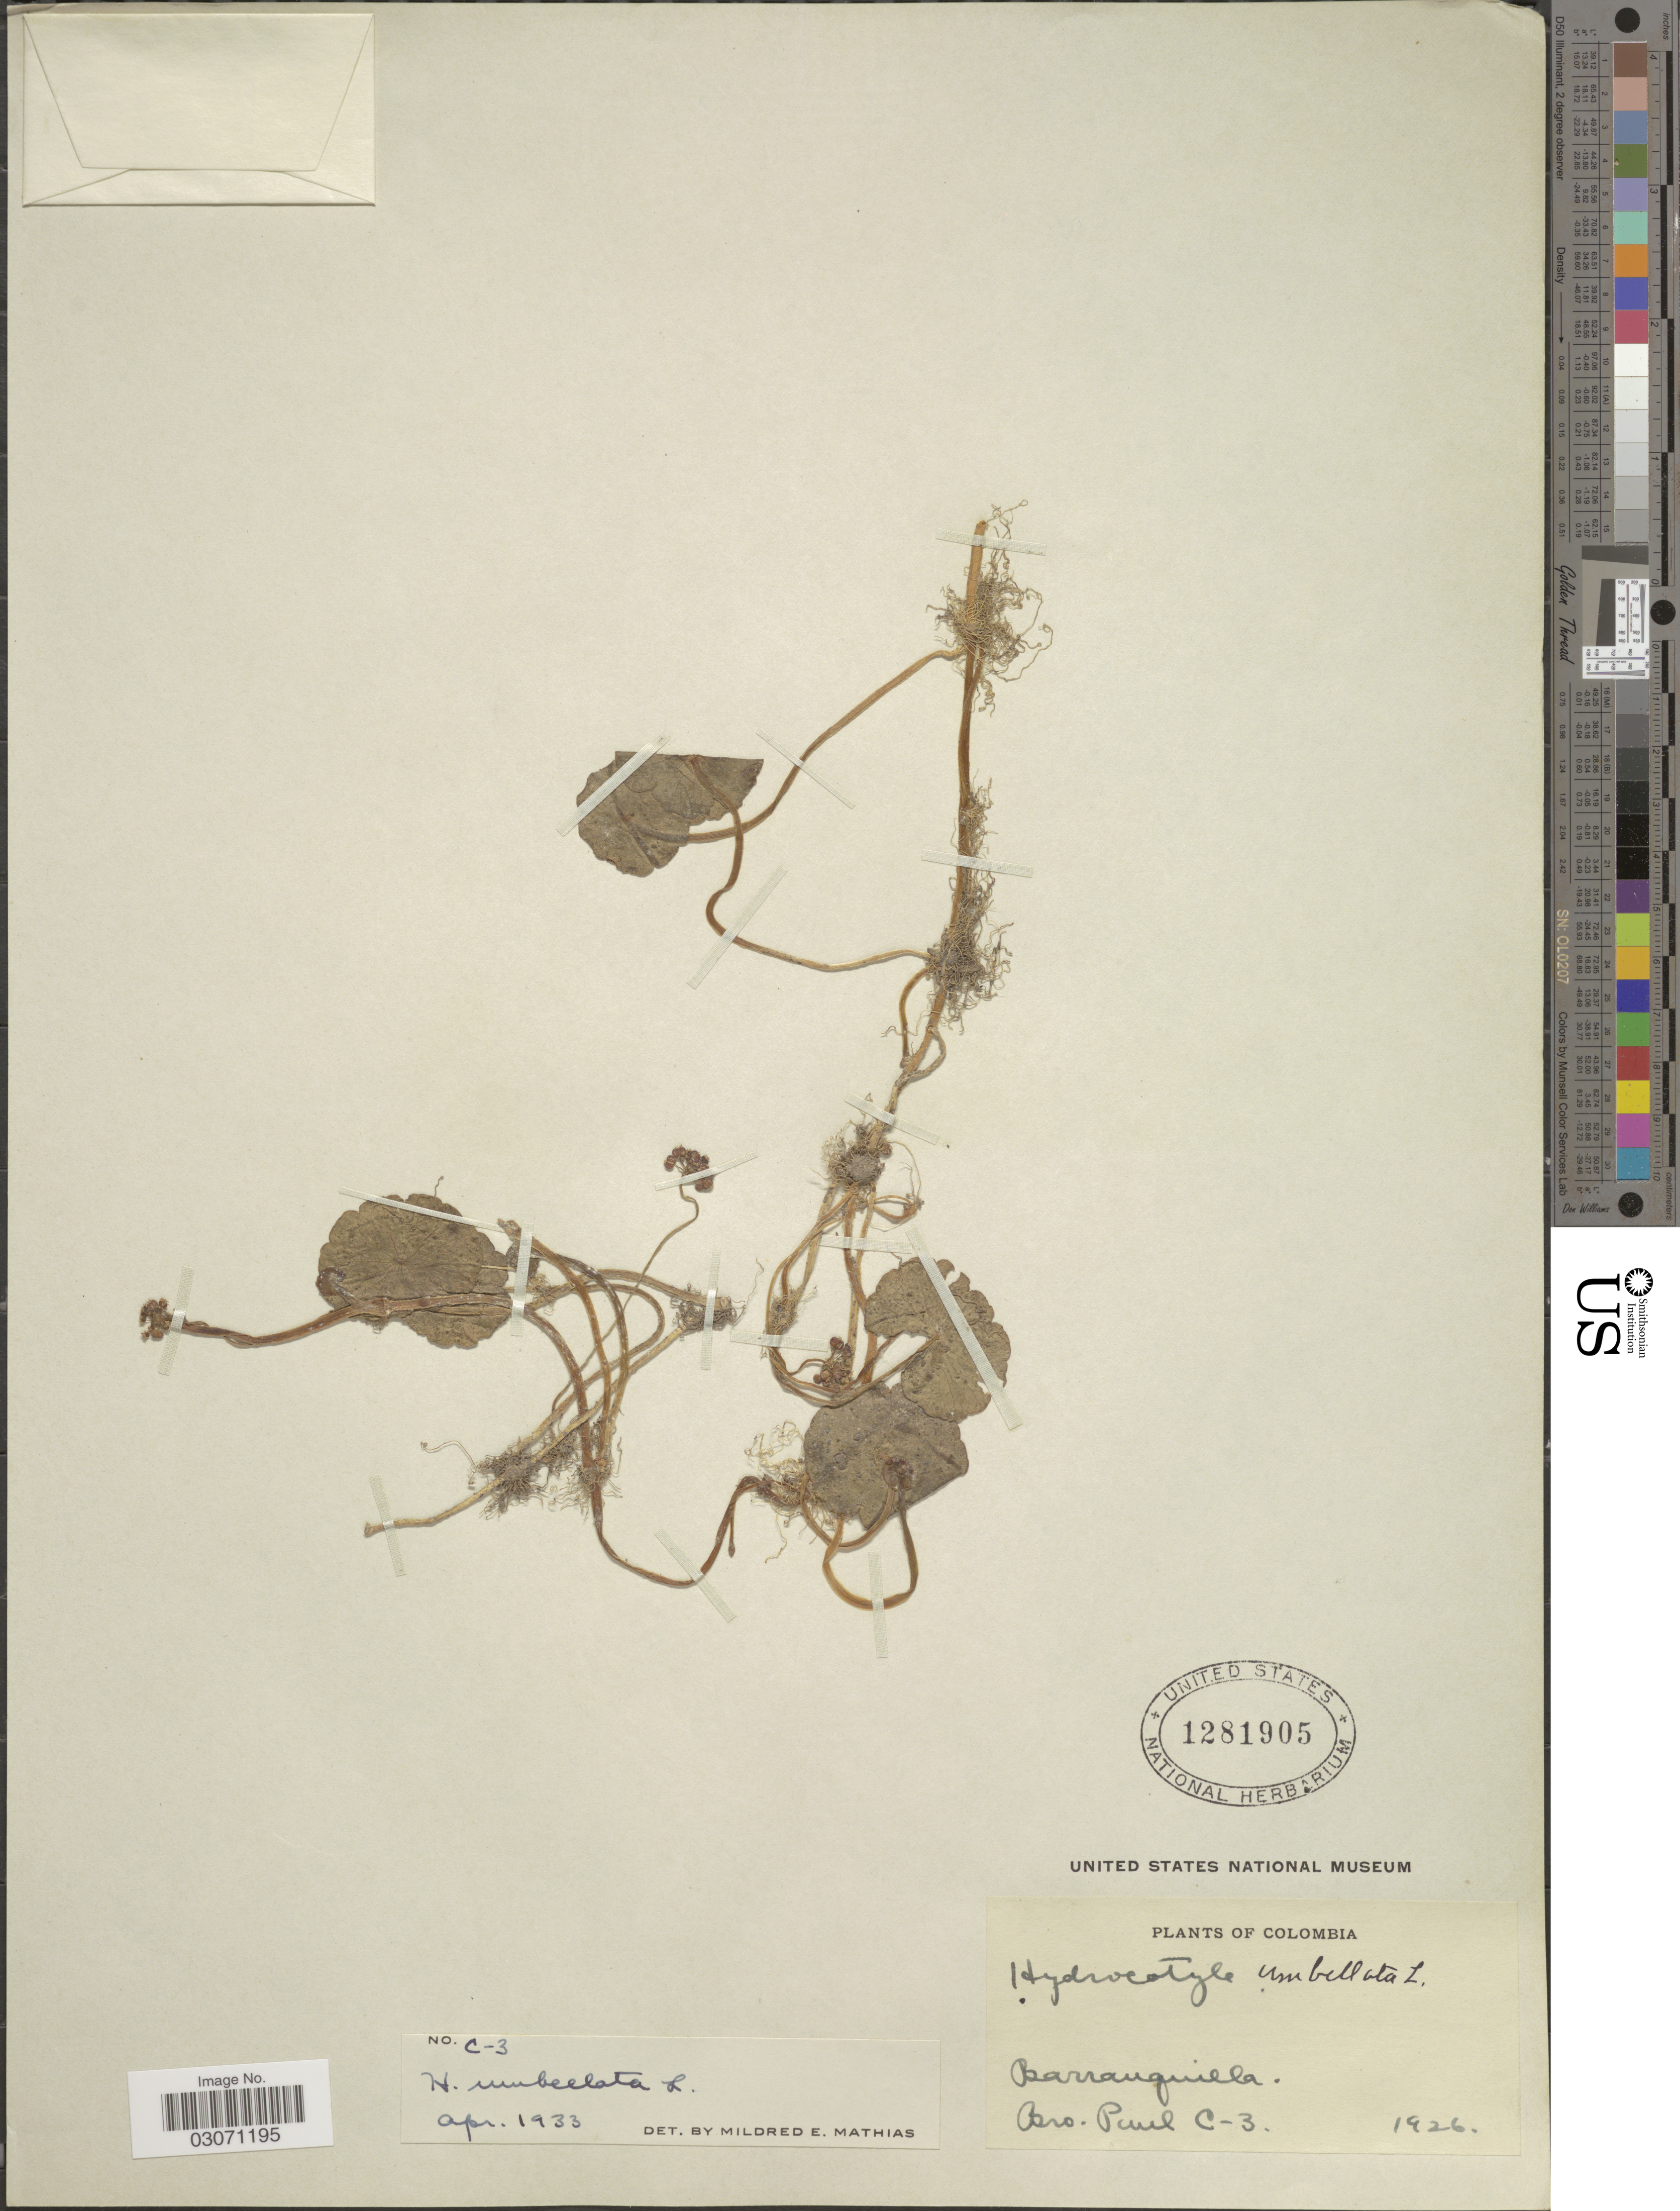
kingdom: Plantae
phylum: Tracheophyta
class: Magnoliopsida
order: Apiales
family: Araliaceae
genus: Hydrocotyle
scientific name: Hydrocotyle umbellata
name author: L.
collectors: B. Paul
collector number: C3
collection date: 1926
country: Colombia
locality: Barranquilla.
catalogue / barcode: US 1281905